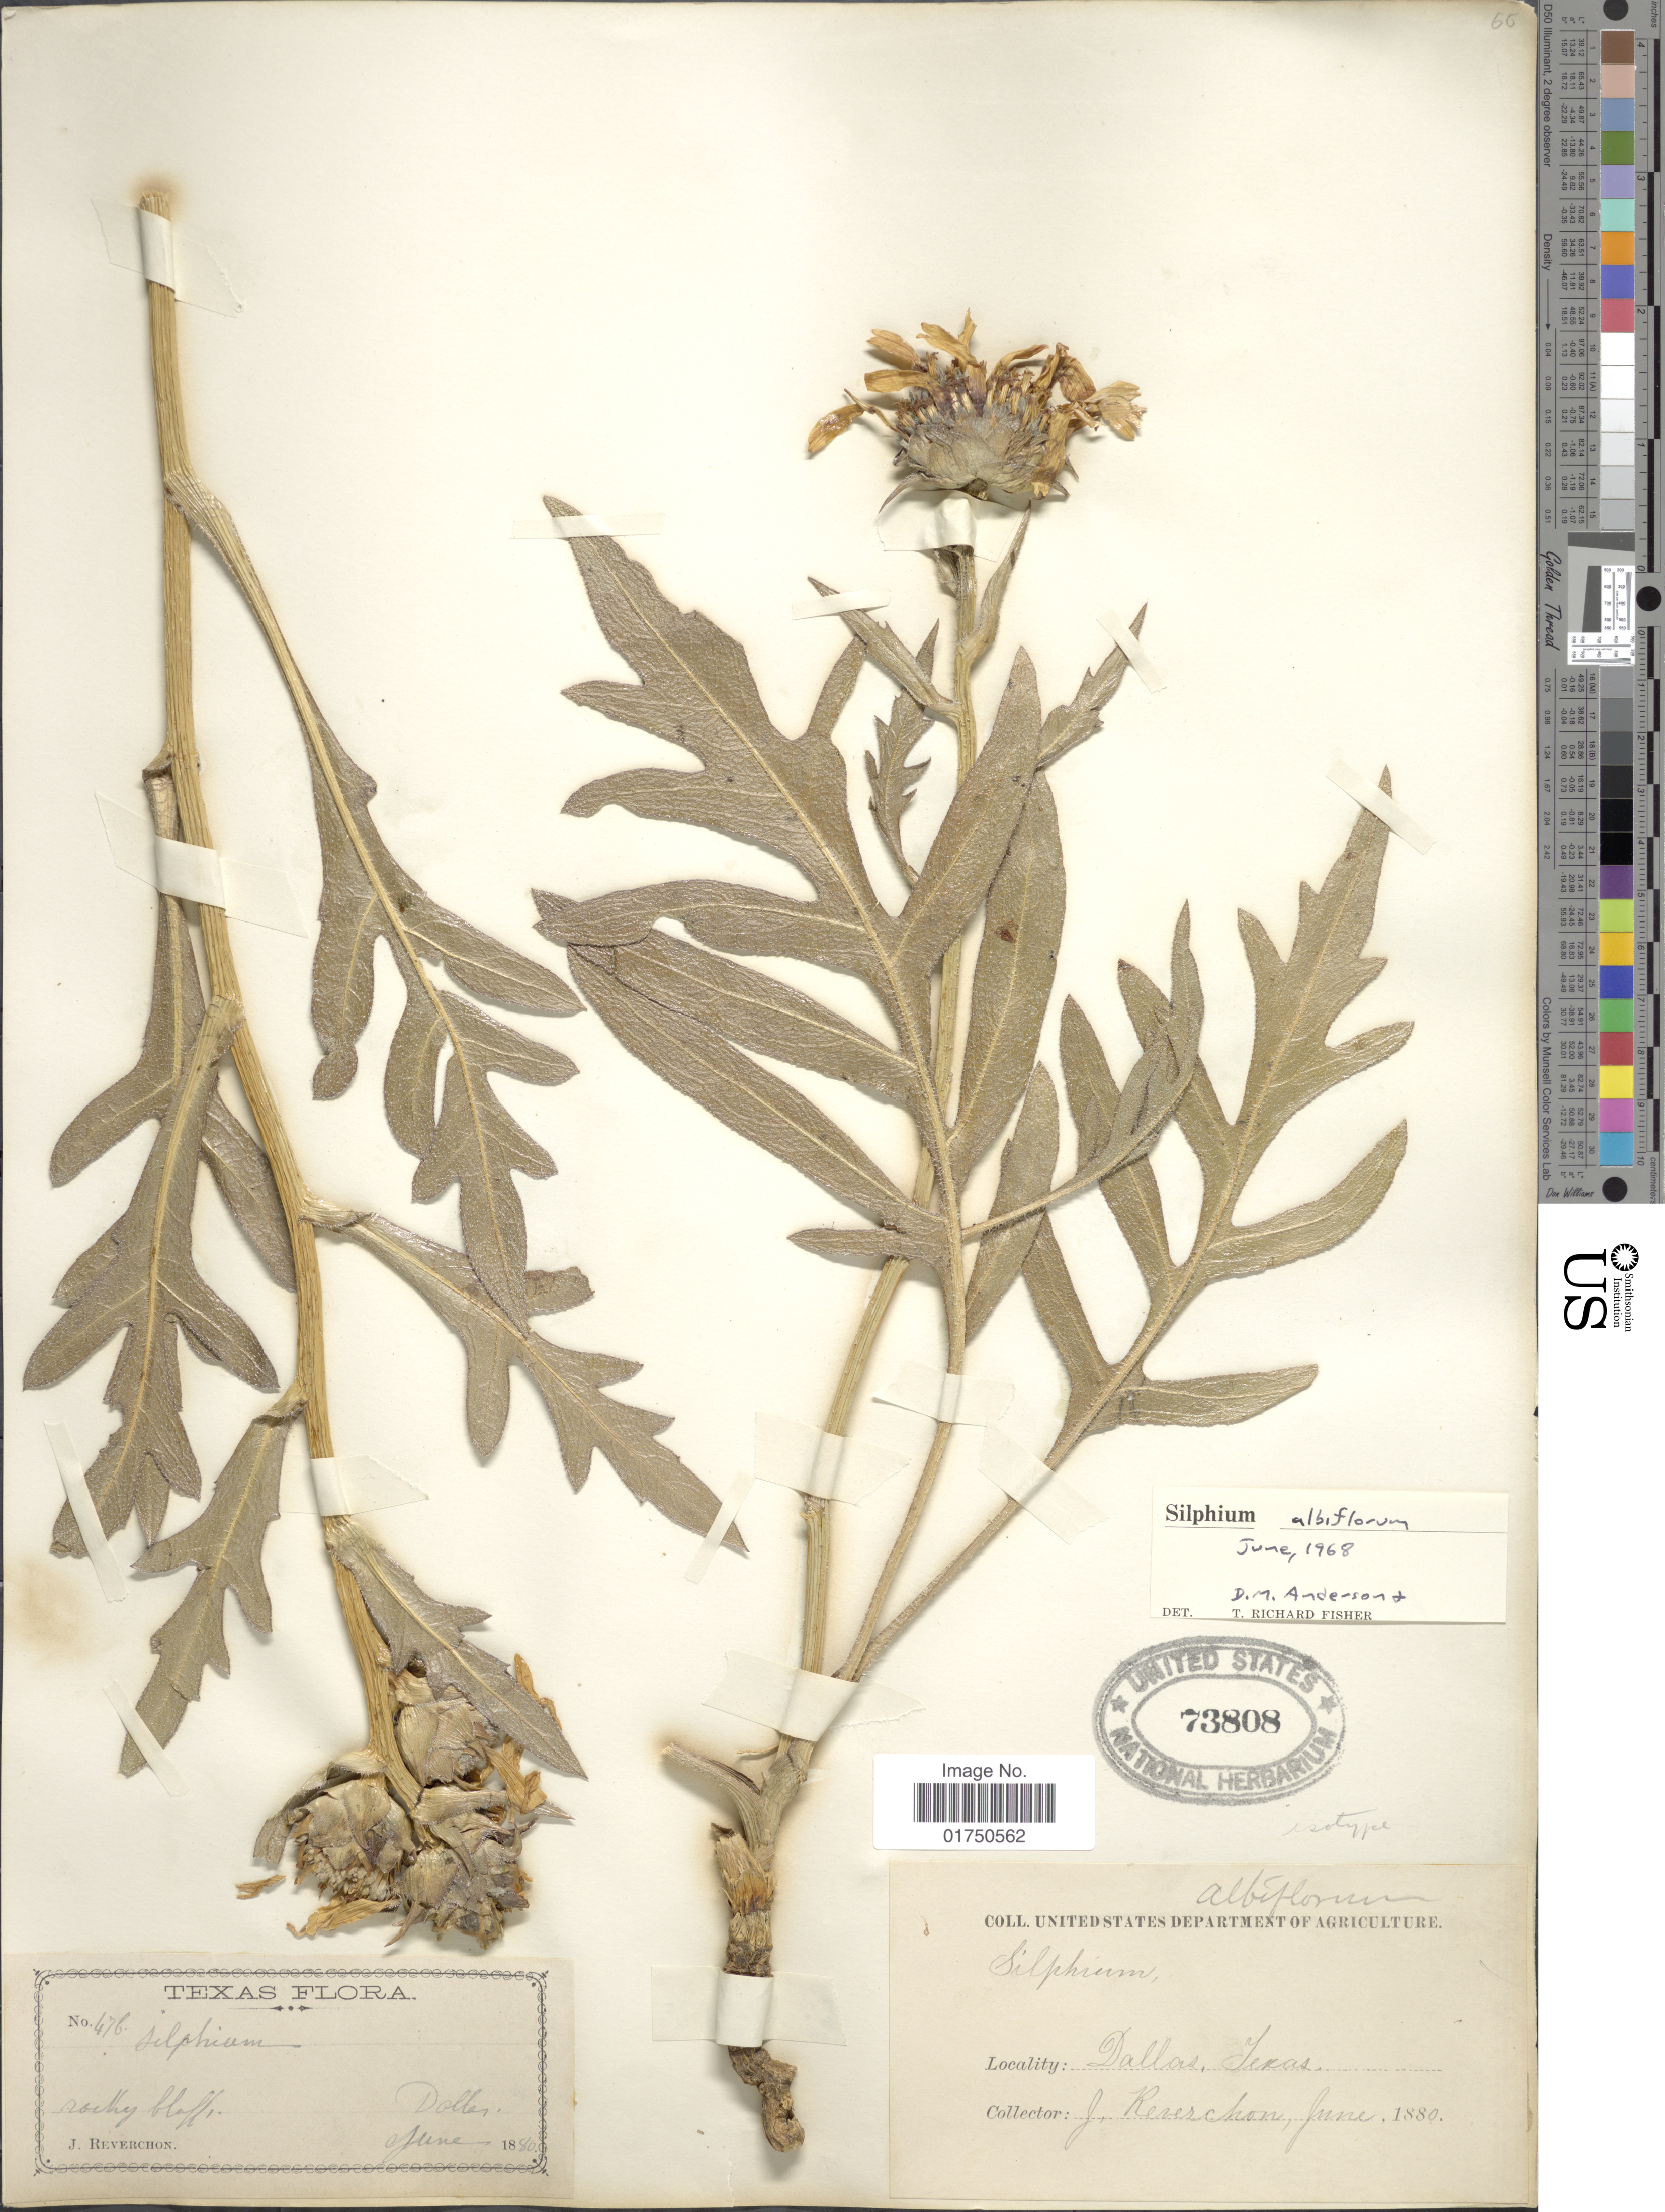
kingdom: Plantae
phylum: Tracheophyta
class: Magnoliopsida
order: Asterales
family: Asteraceae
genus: Silphium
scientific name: Silphium albiflorum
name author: A. Gray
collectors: J. Reverchon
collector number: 476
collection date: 1880-06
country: United States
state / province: Texas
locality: Rocky bluffs, Dallas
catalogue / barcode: US 73808